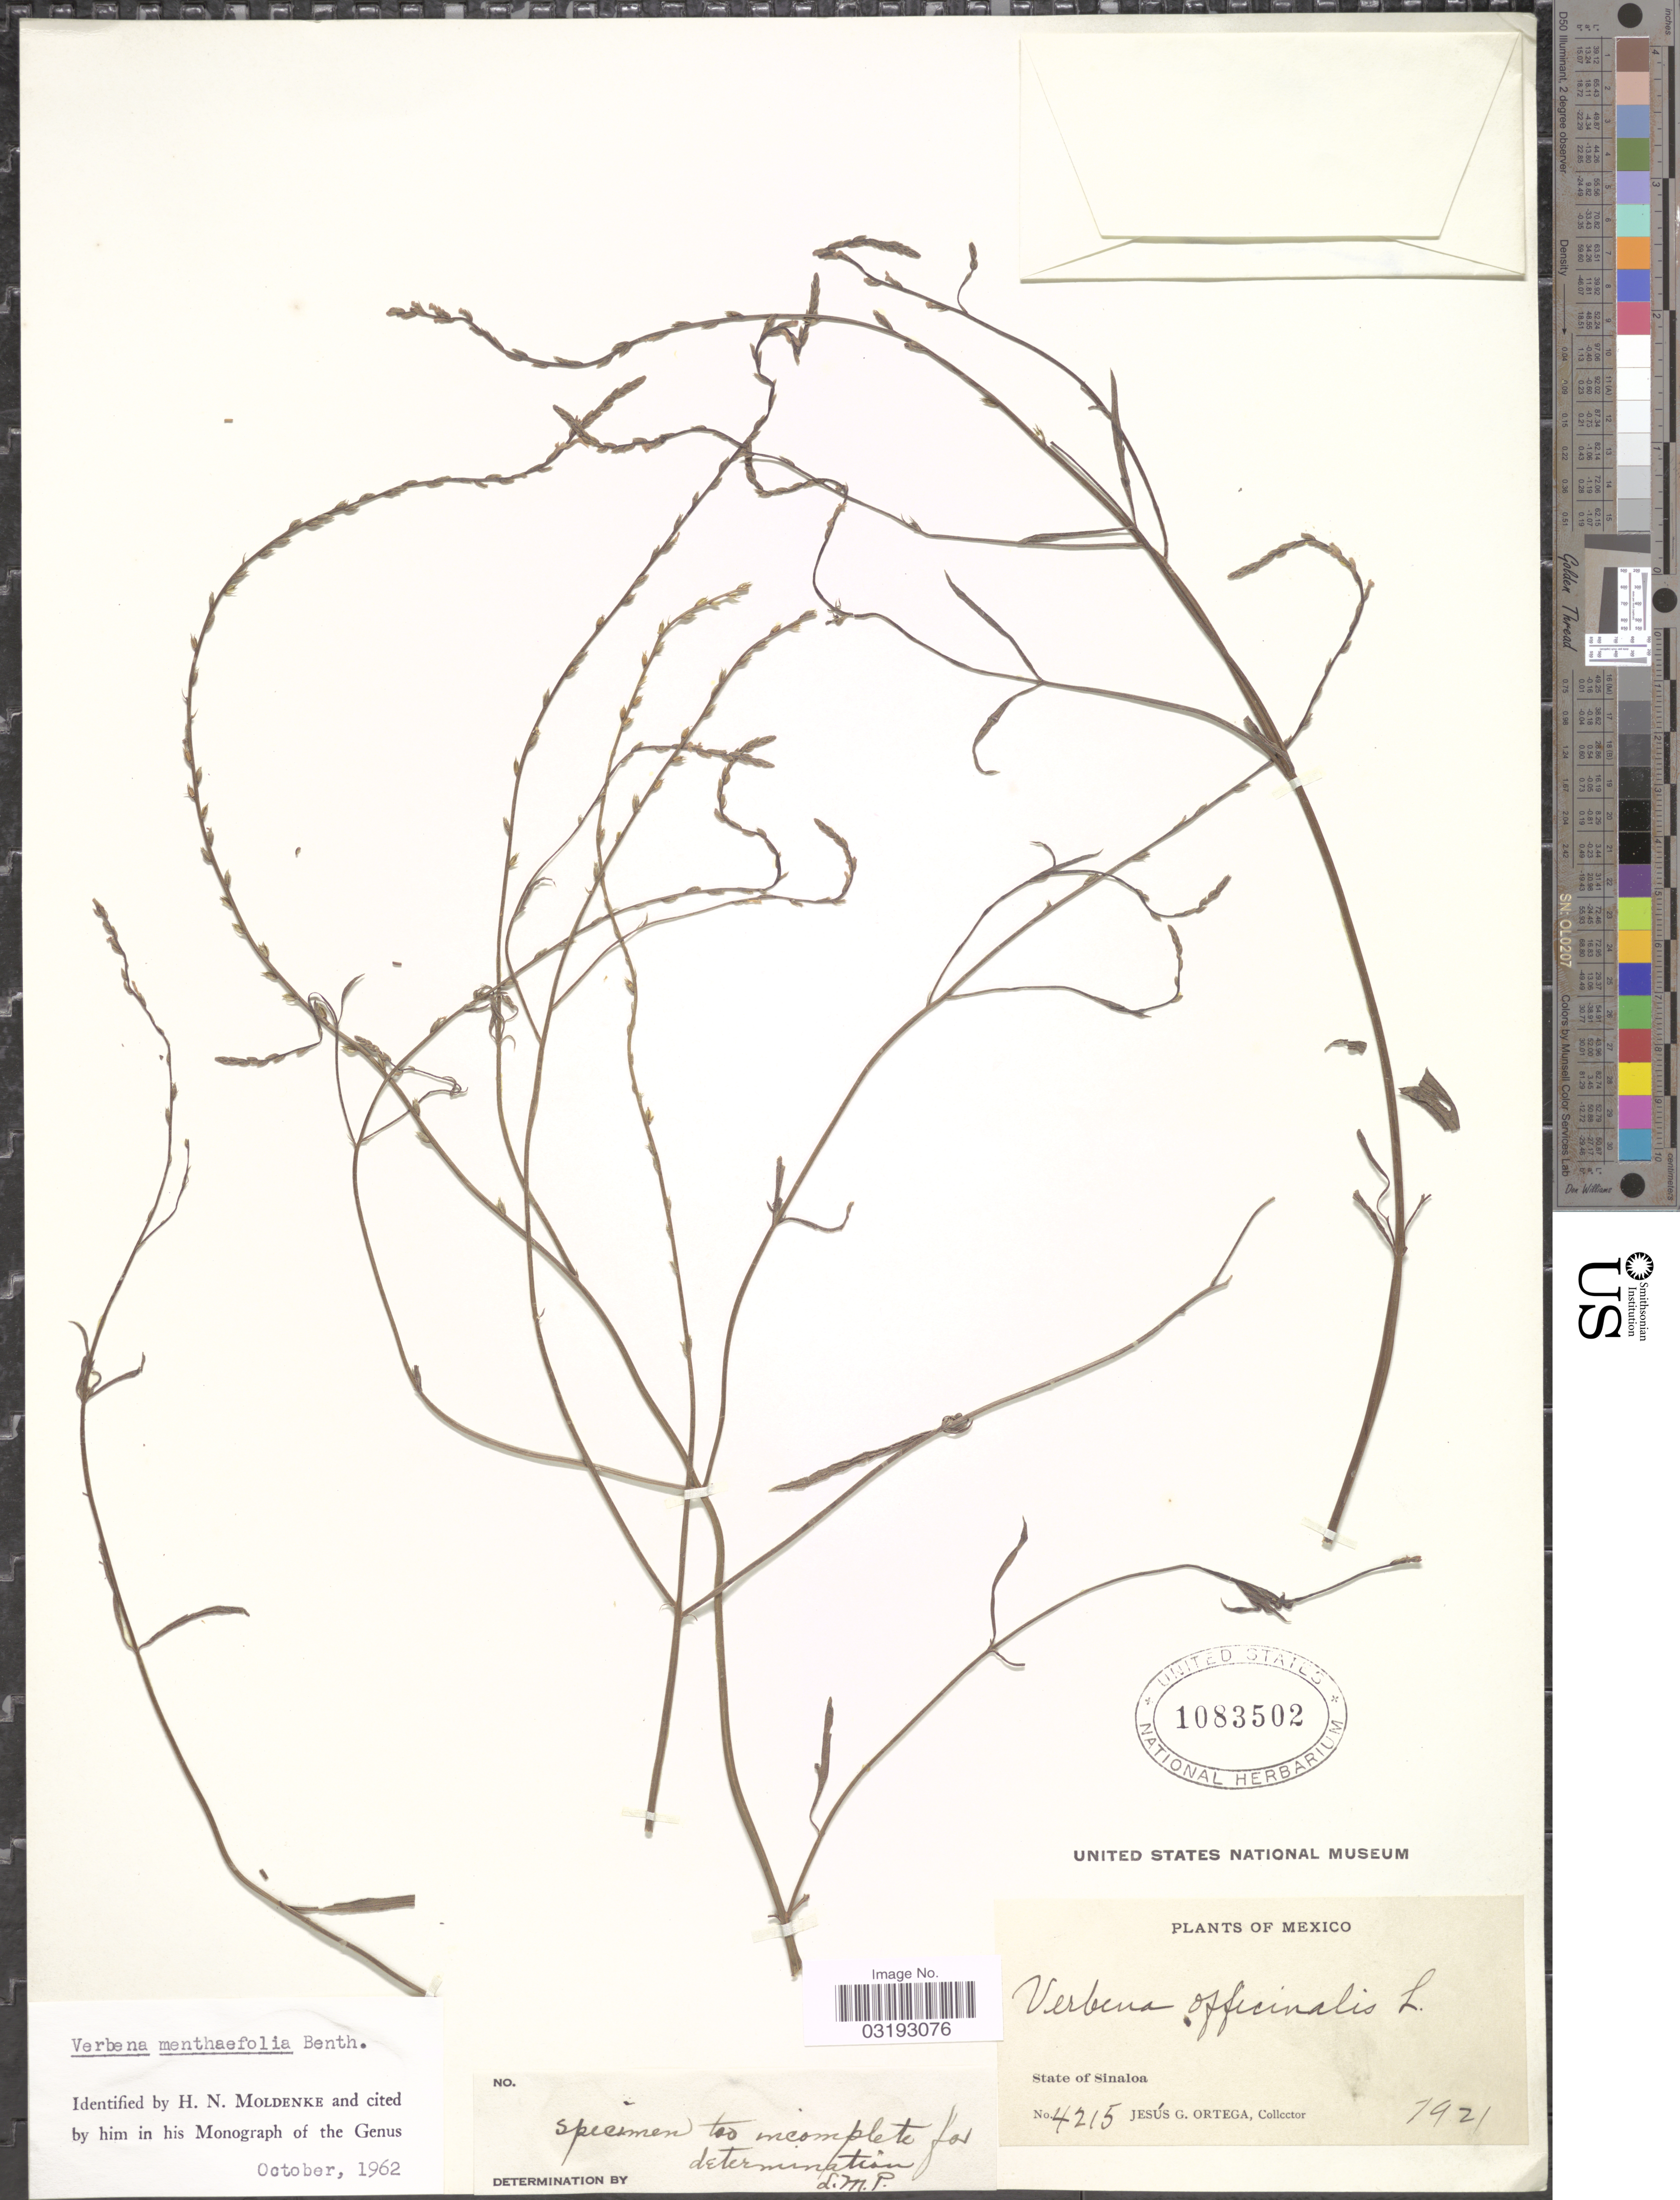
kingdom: Plantae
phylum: Tracheophyta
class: Magnoliopsida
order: Lamiales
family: Verbenaceae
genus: Verbena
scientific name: Verbena menthaefolia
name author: Benth.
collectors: J. Ortega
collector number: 4215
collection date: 1921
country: Mexico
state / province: Sinaloa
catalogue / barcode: US 1083502